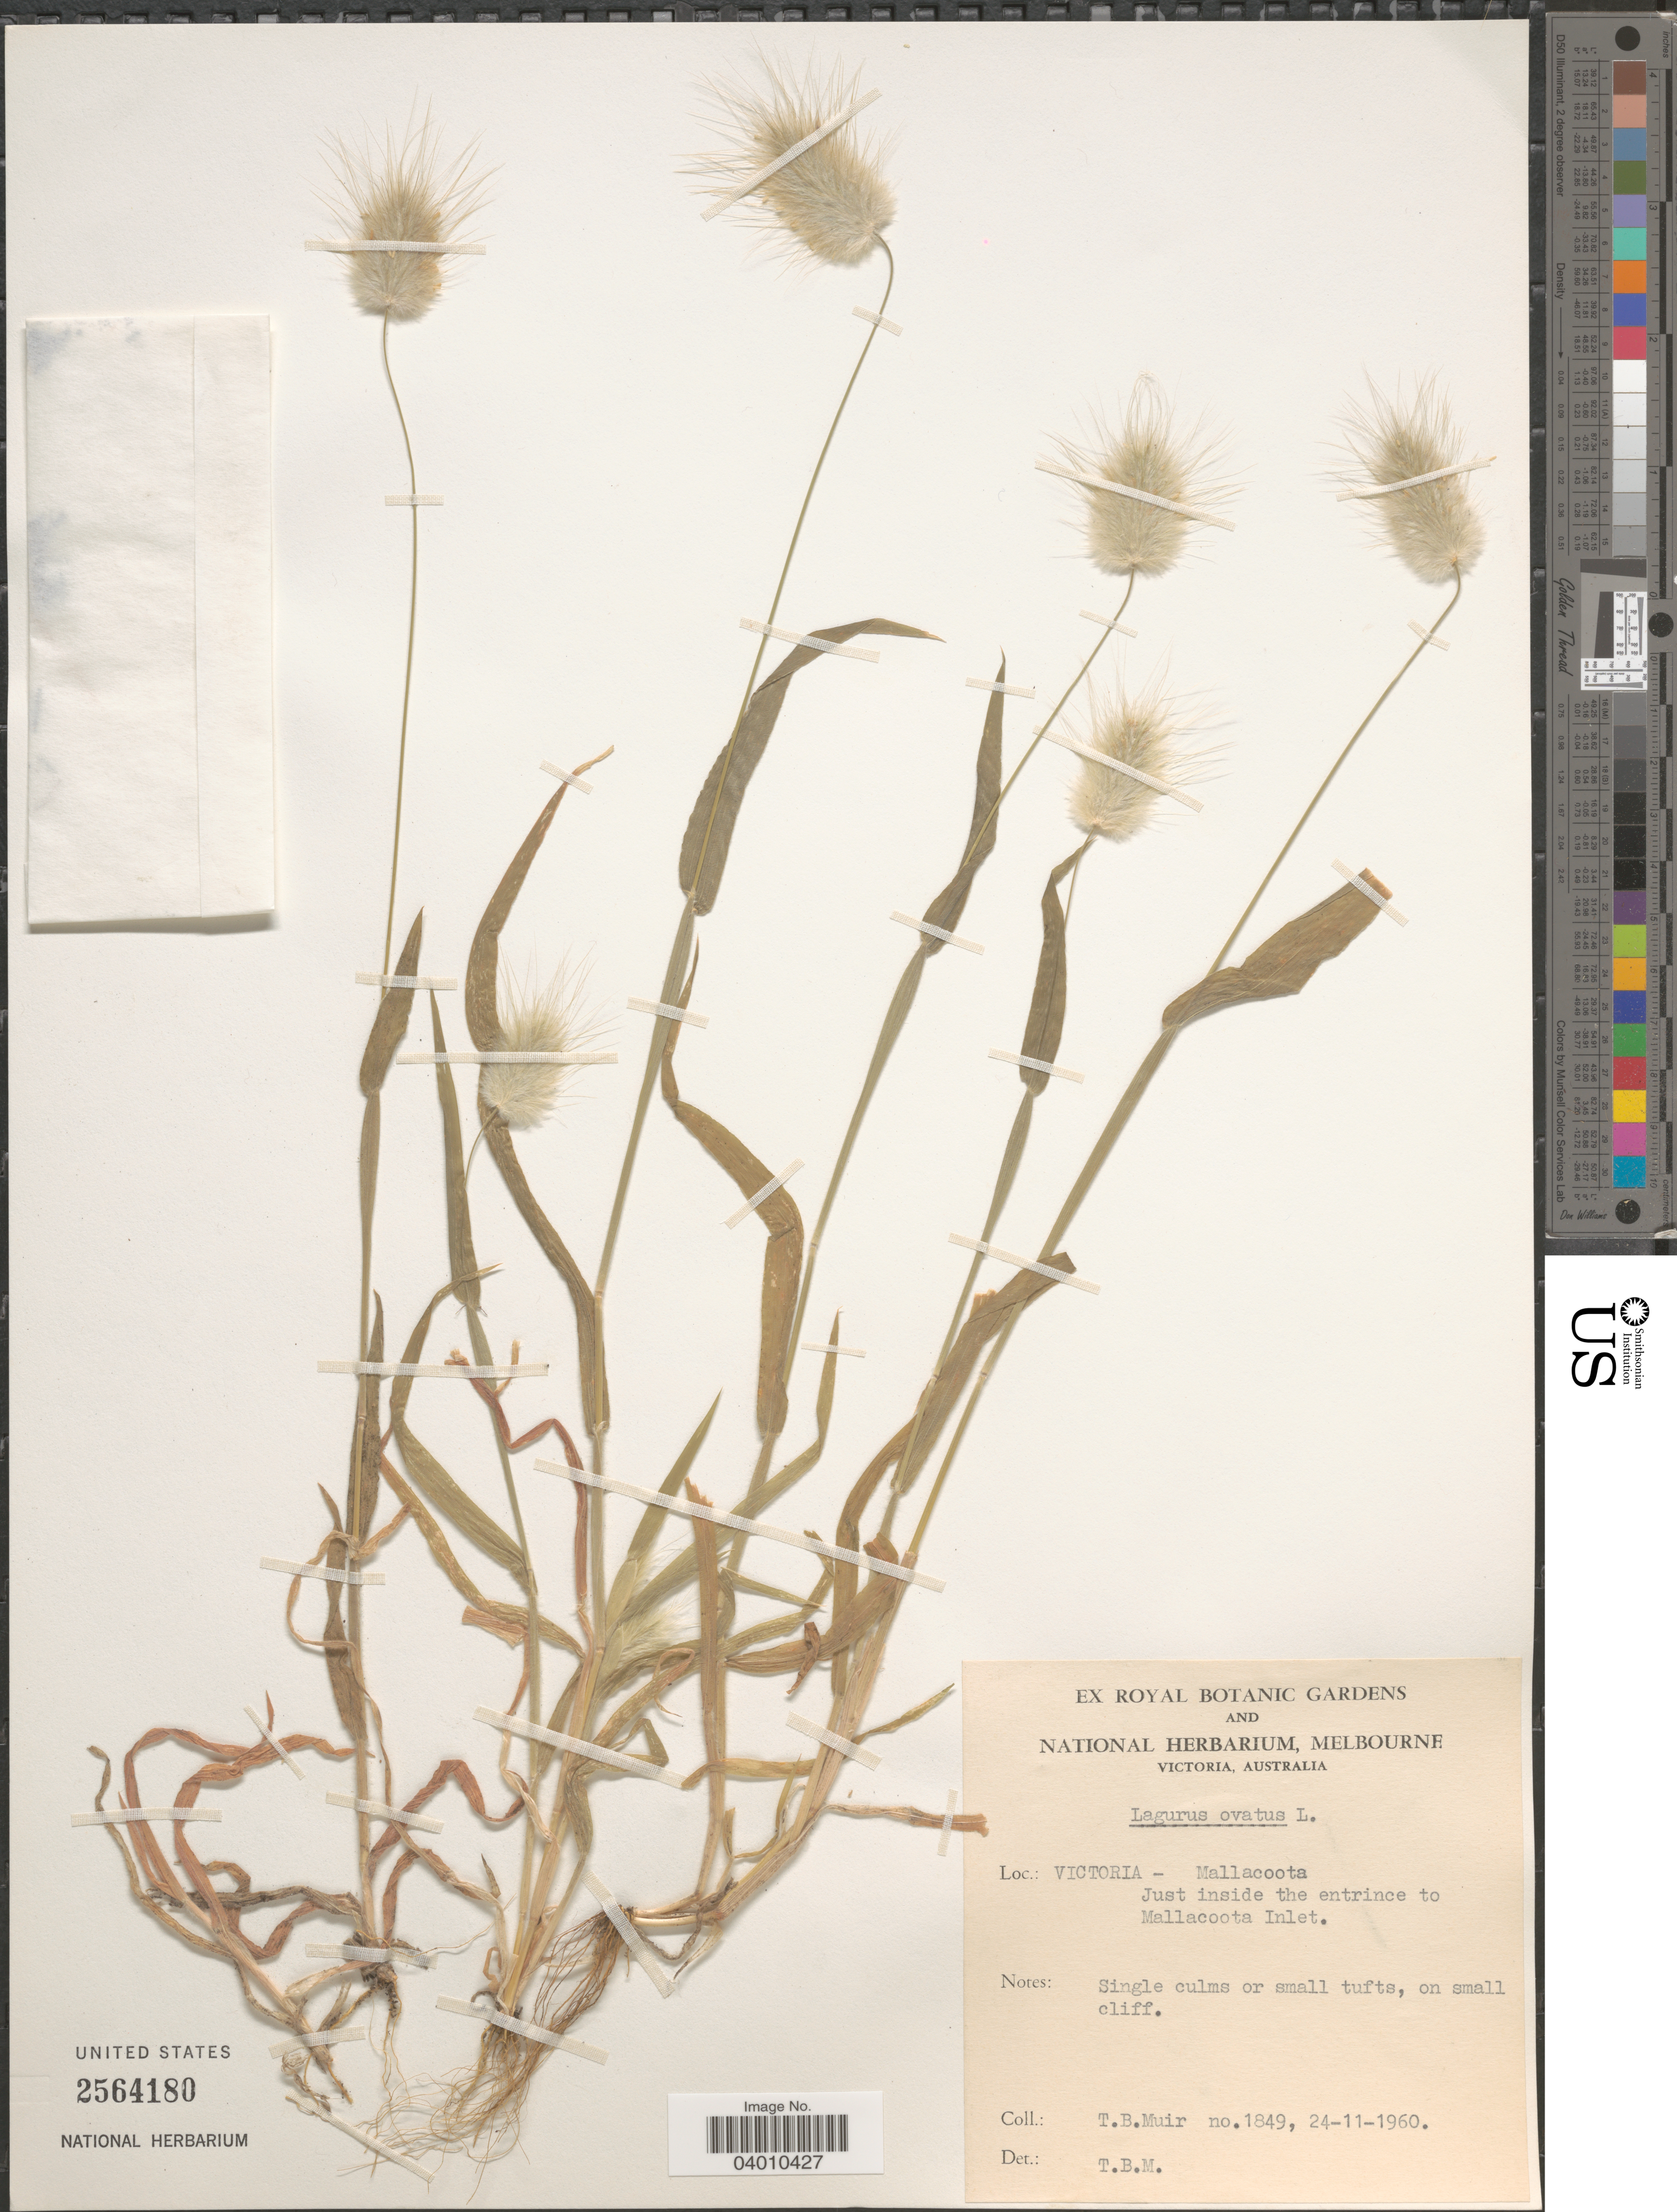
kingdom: Plantae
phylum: Tracheophyta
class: Liliopsida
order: Poales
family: Poaceae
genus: Lagurus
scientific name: Lagurus ovatus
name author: L.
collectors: T. Muir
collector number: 1849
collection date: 1960-11-24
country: Australia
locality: Victoria - Mallacoota. Just inside the entrince to Mallacoota Inlet.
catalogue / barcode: US 2564180